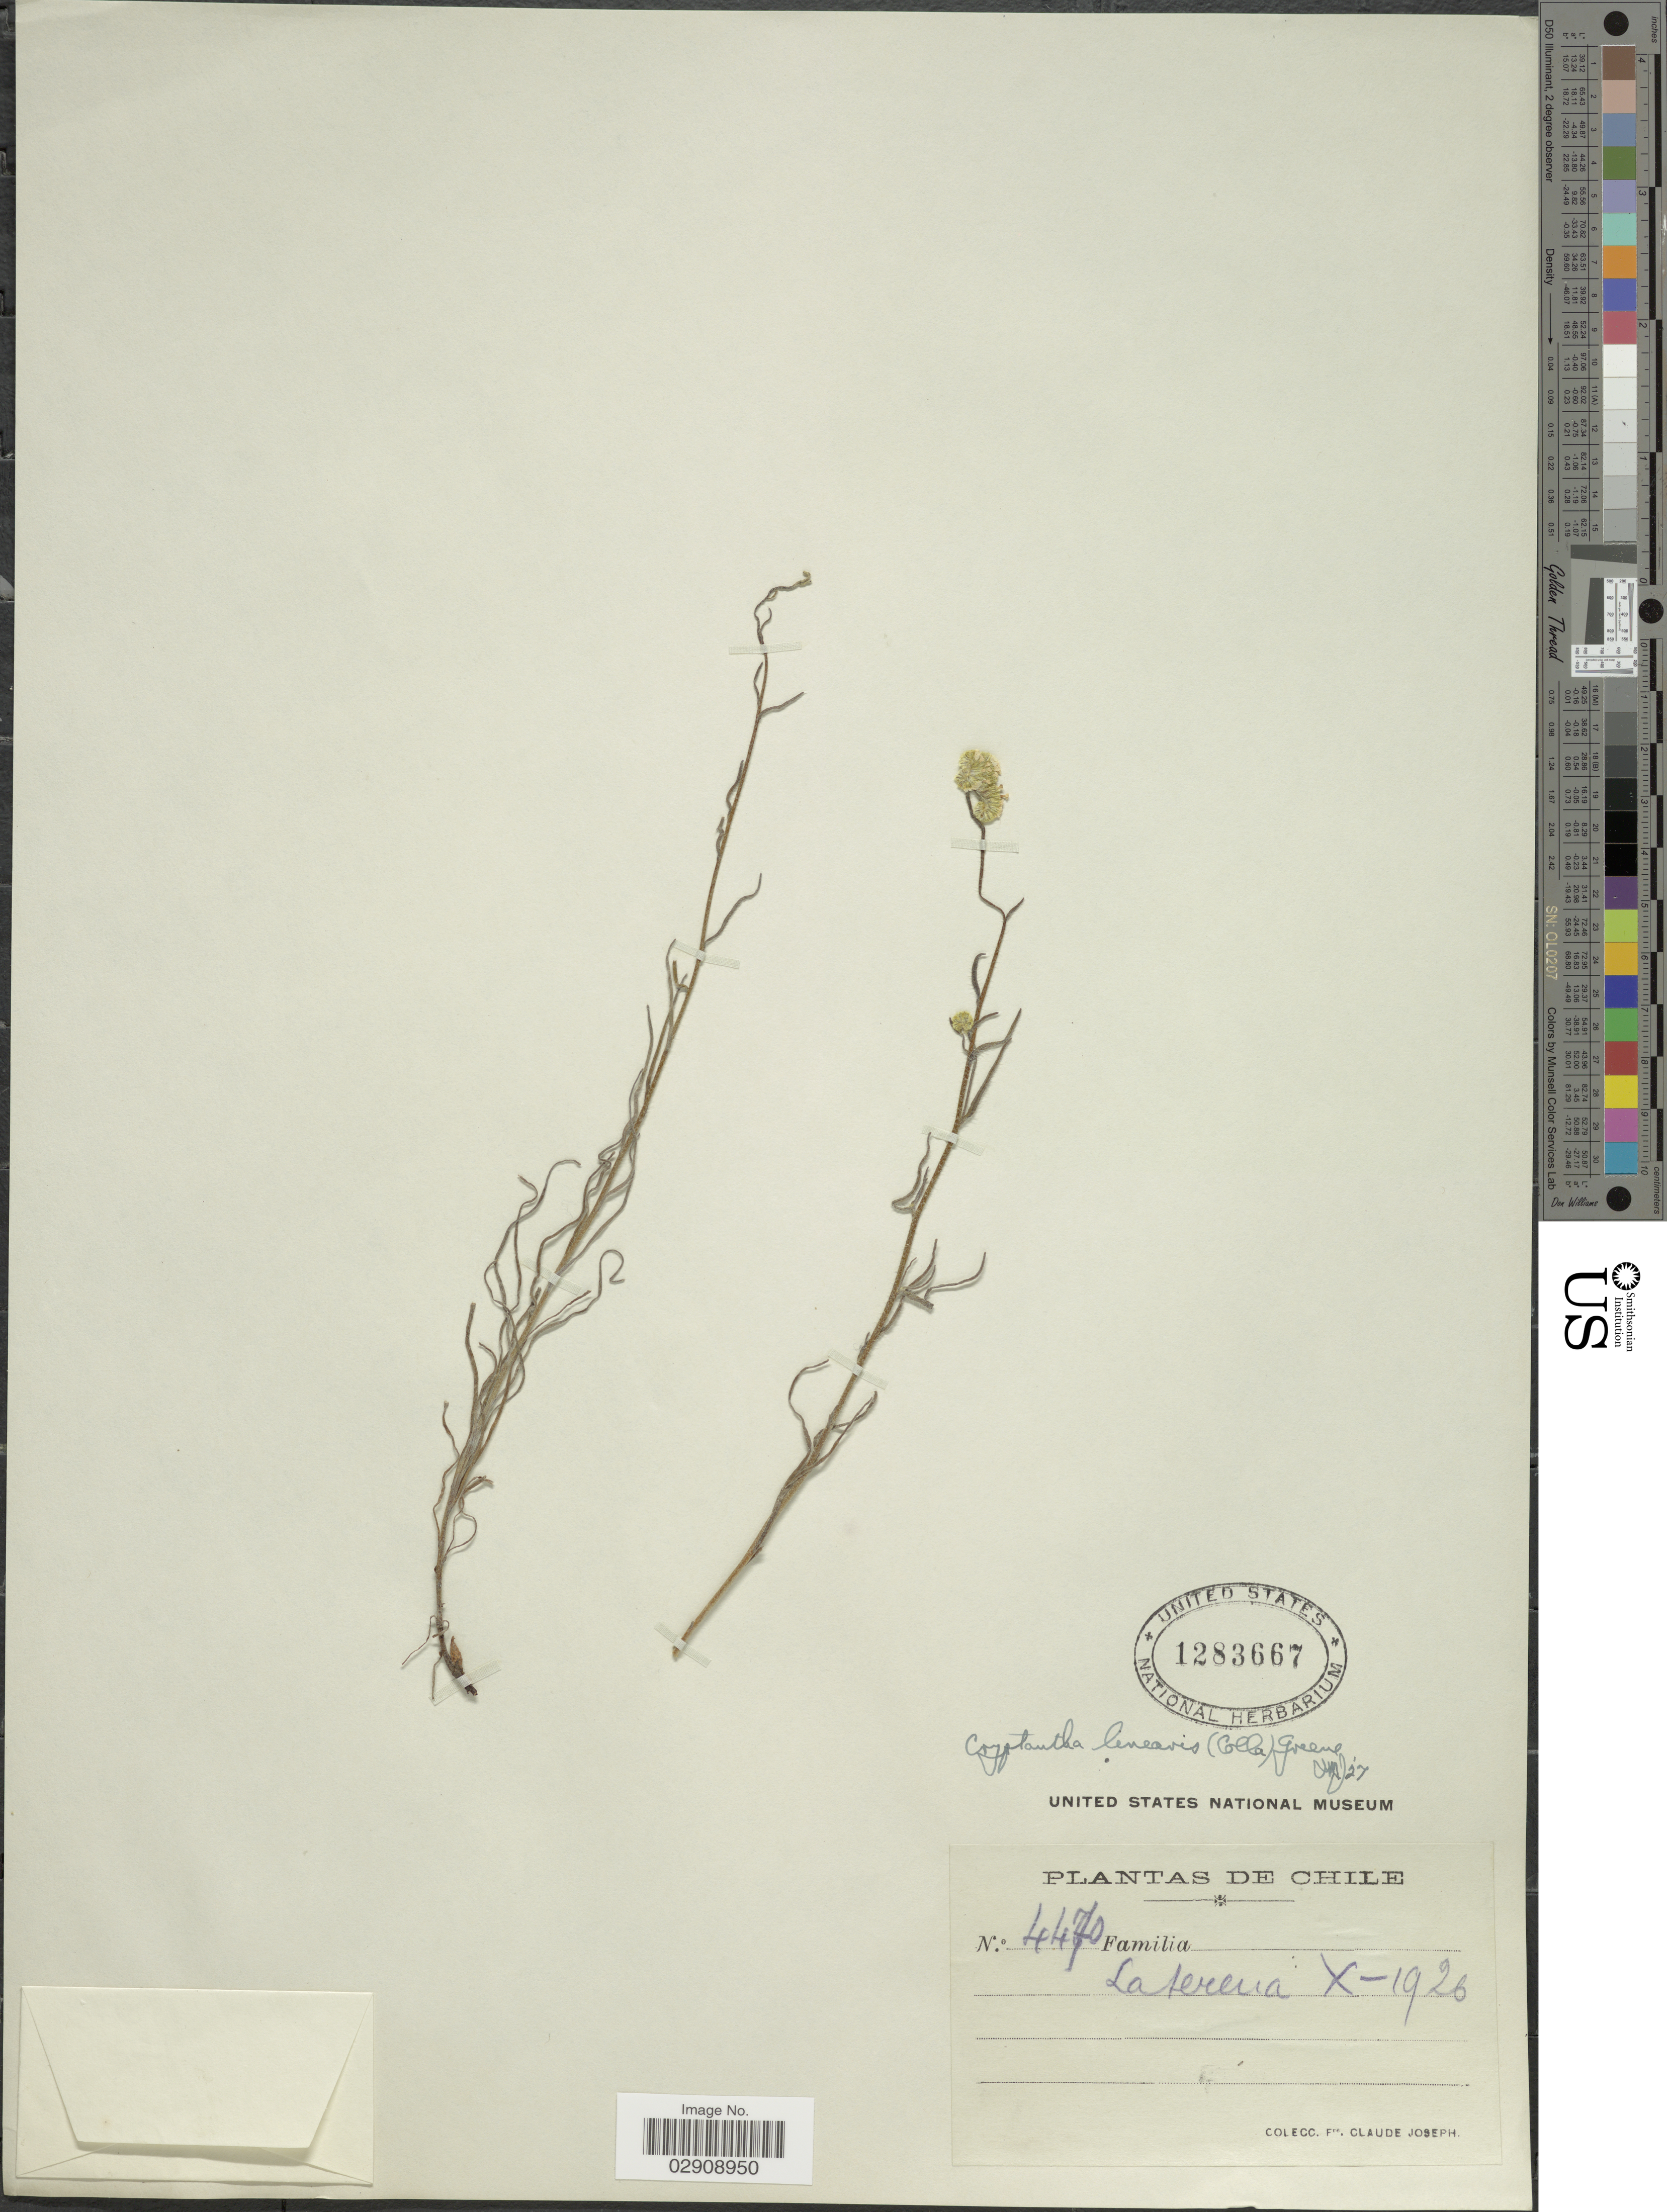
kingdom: Plantae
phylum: Tracheophyta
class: Magnoliopsida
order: Boraginales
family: Boraginaceae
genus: Cryptantha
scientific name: Cryptantha linearis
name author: (Colla) S.W. Greene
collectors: Bro. Claude-Joseph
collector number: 4470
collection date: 1926-10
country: Chile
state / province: Coquimbo (IV)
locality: La Serena. Chile.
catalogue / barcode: US 1283667